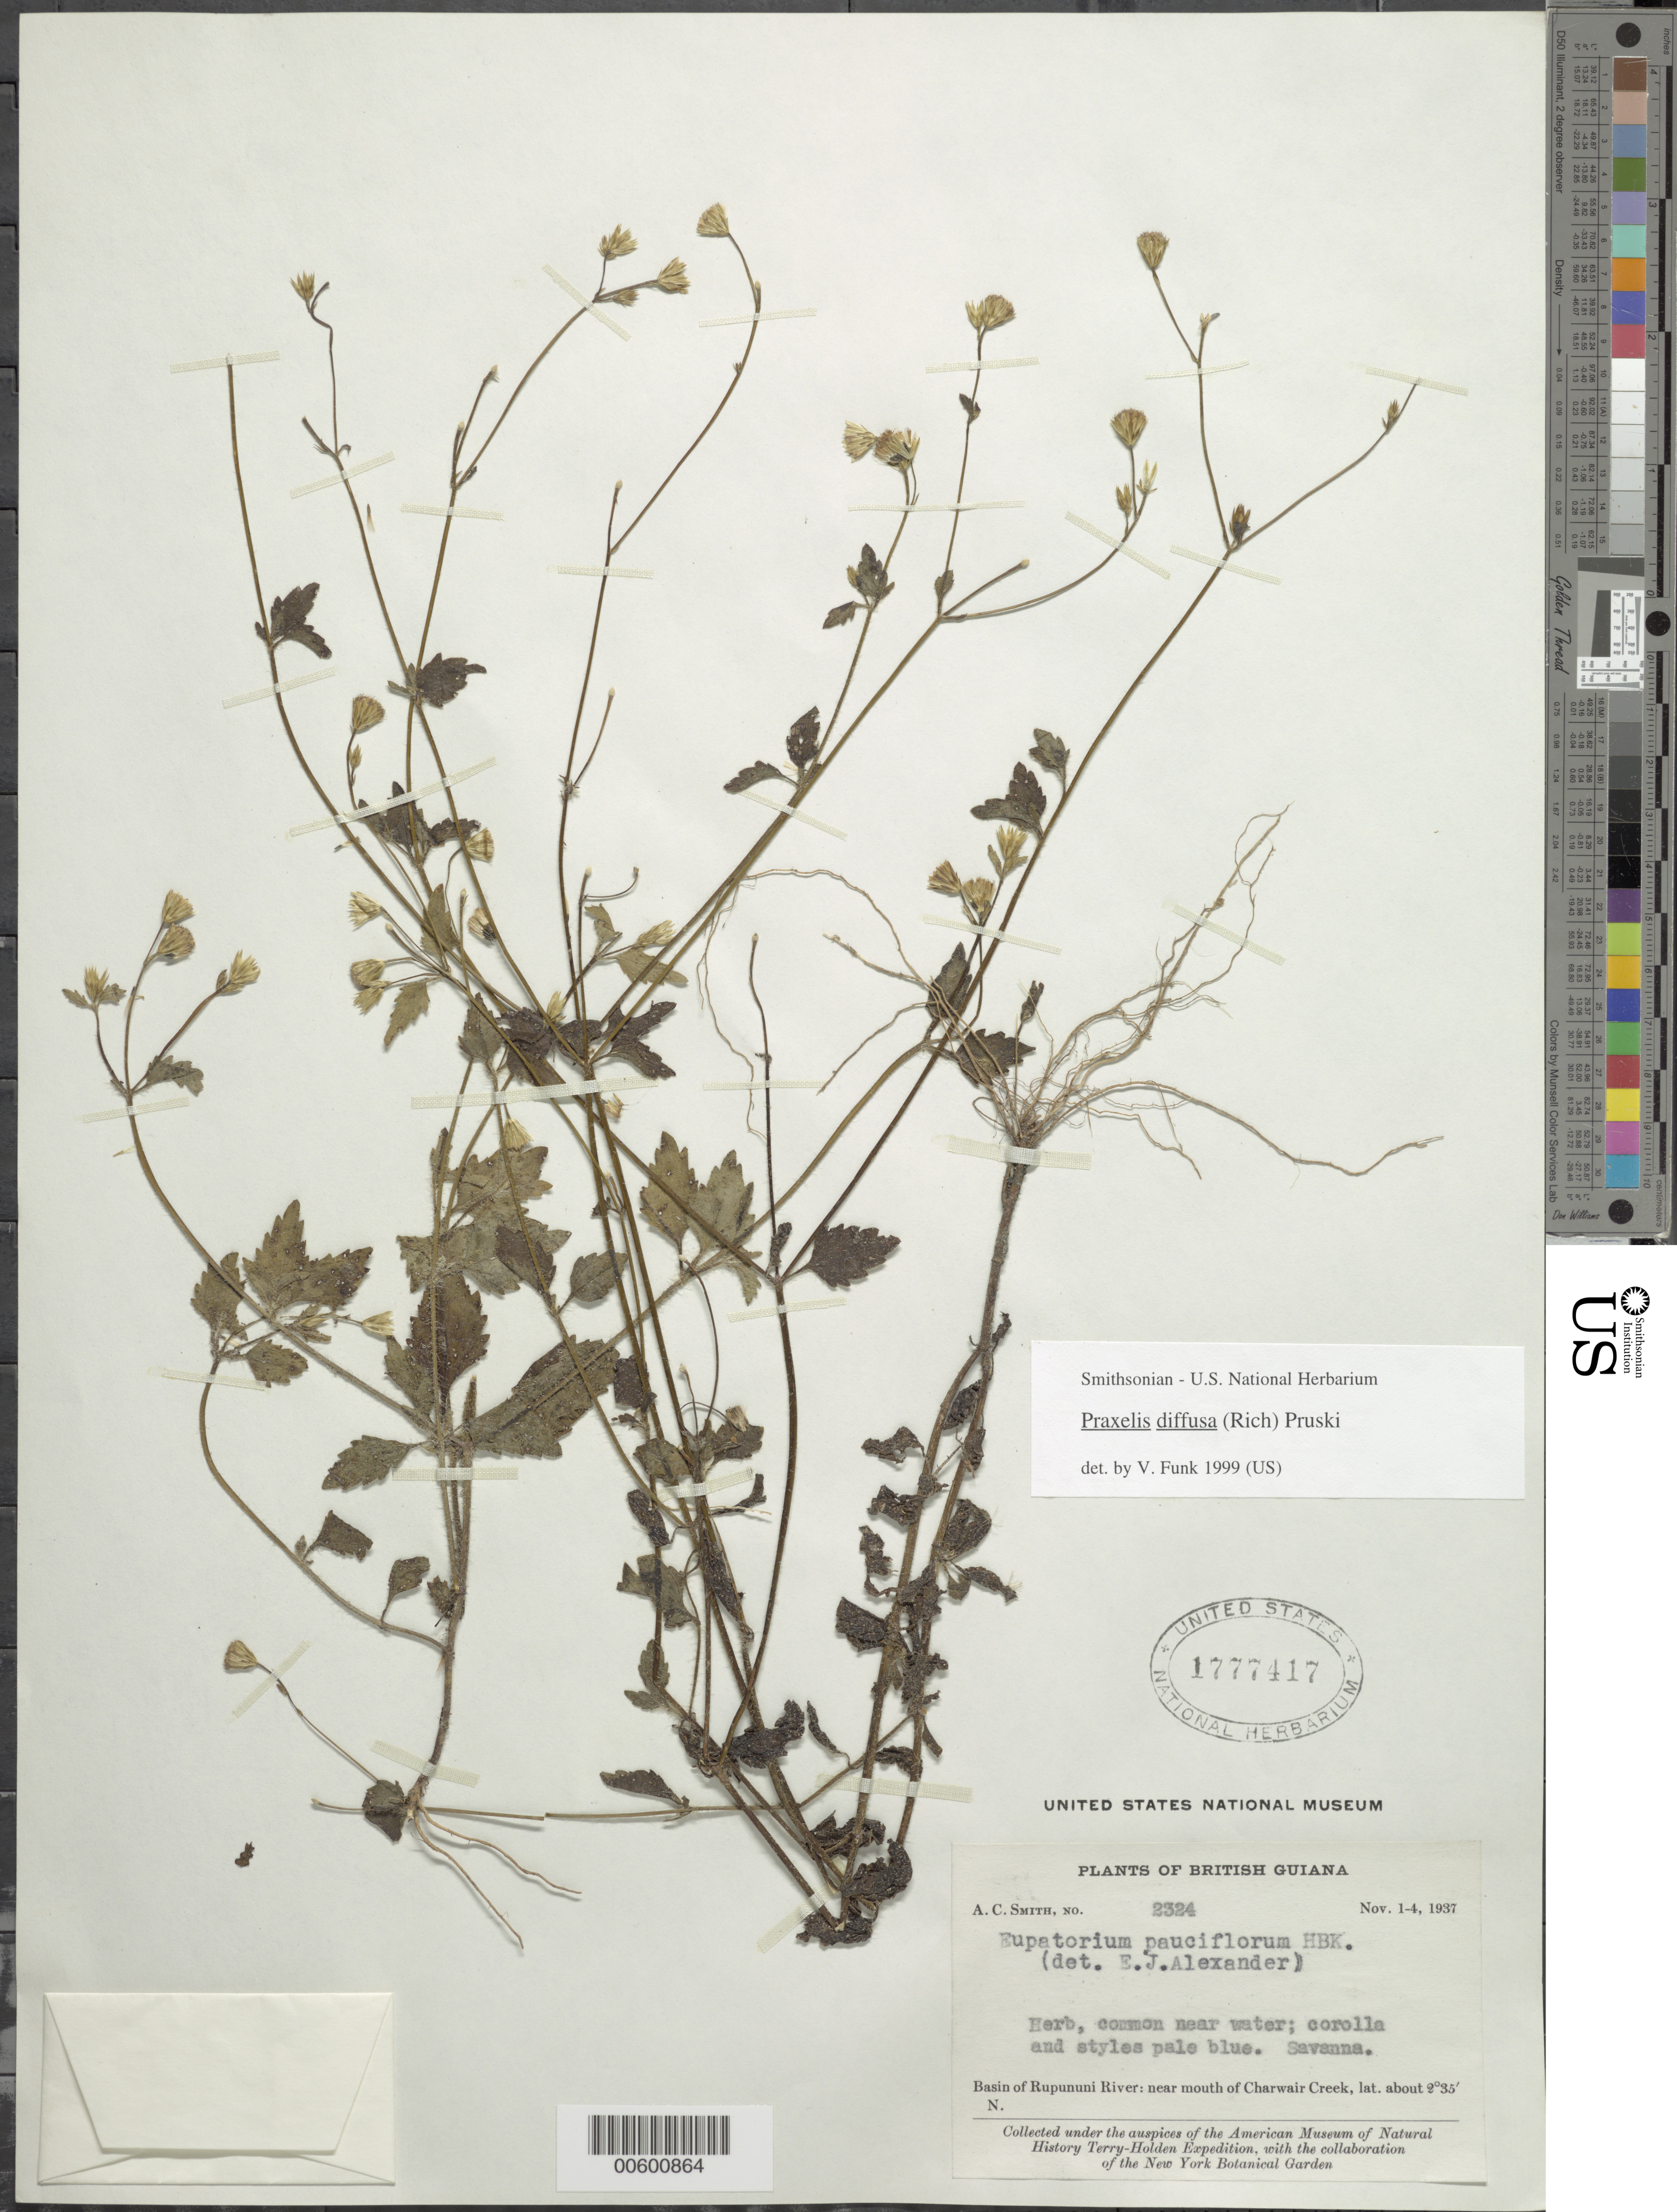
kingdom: Plantae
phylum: Tracheophyta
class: Magnoliopsida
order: Asterales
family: Asteraceae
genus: Praxelis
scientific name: Praxelis diffusa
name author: (Rich.) Pruski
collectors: A. C. Smith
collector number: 2324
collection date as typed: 1-Nov-37 to 4-Nov-37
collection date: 1937-11-01/1937-11-04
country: Guyana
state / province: U. Takutu-U. Essequibo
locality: Charwair Creek, near mouth, Rupununi R. basin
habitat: Savanna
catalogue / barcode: US 1777417